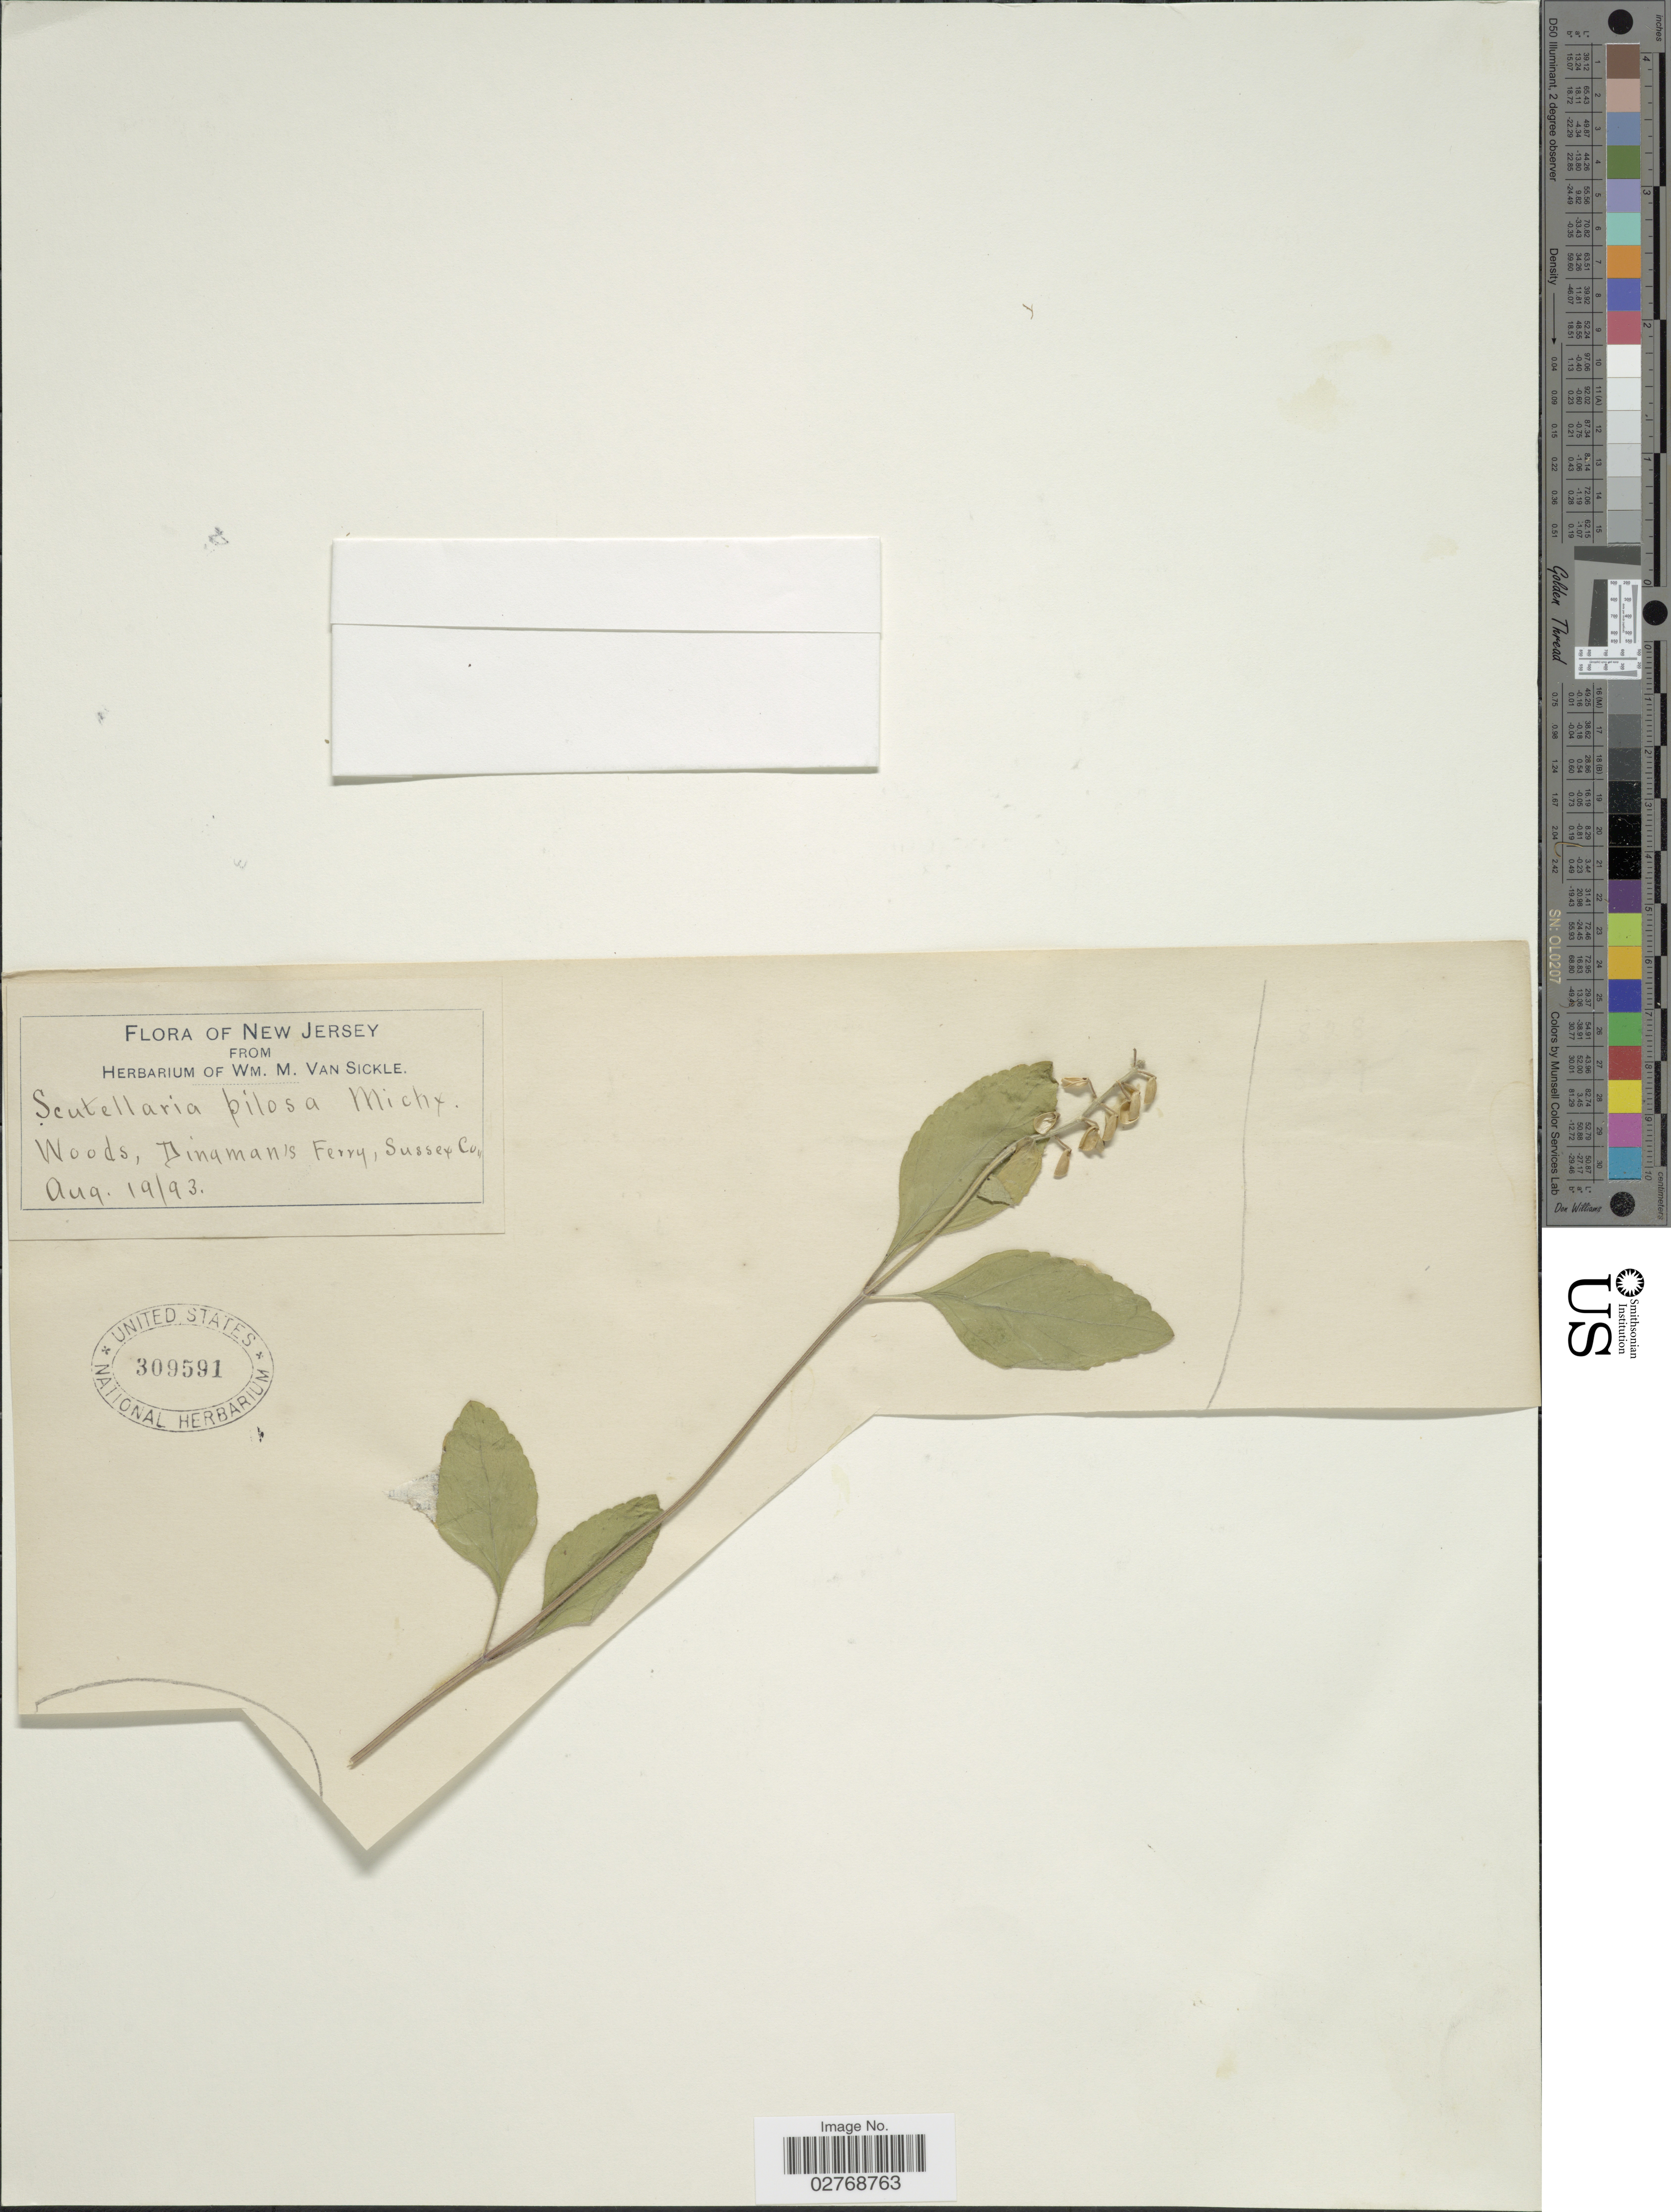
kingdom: Plantae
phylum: Tracheophyta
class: Magnoliopsida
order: Lamiales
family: Lamiaceae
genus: Scutellaria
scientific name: Scutellaria elliptica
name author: Muhl.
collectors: ex herb. Wm. M. Van Sickle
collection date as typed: Transcribed d/m/y: 19/8/93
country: United States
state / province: New Jersey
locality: Dingman's Ferry, Sussex Co.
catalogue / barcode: US 309591